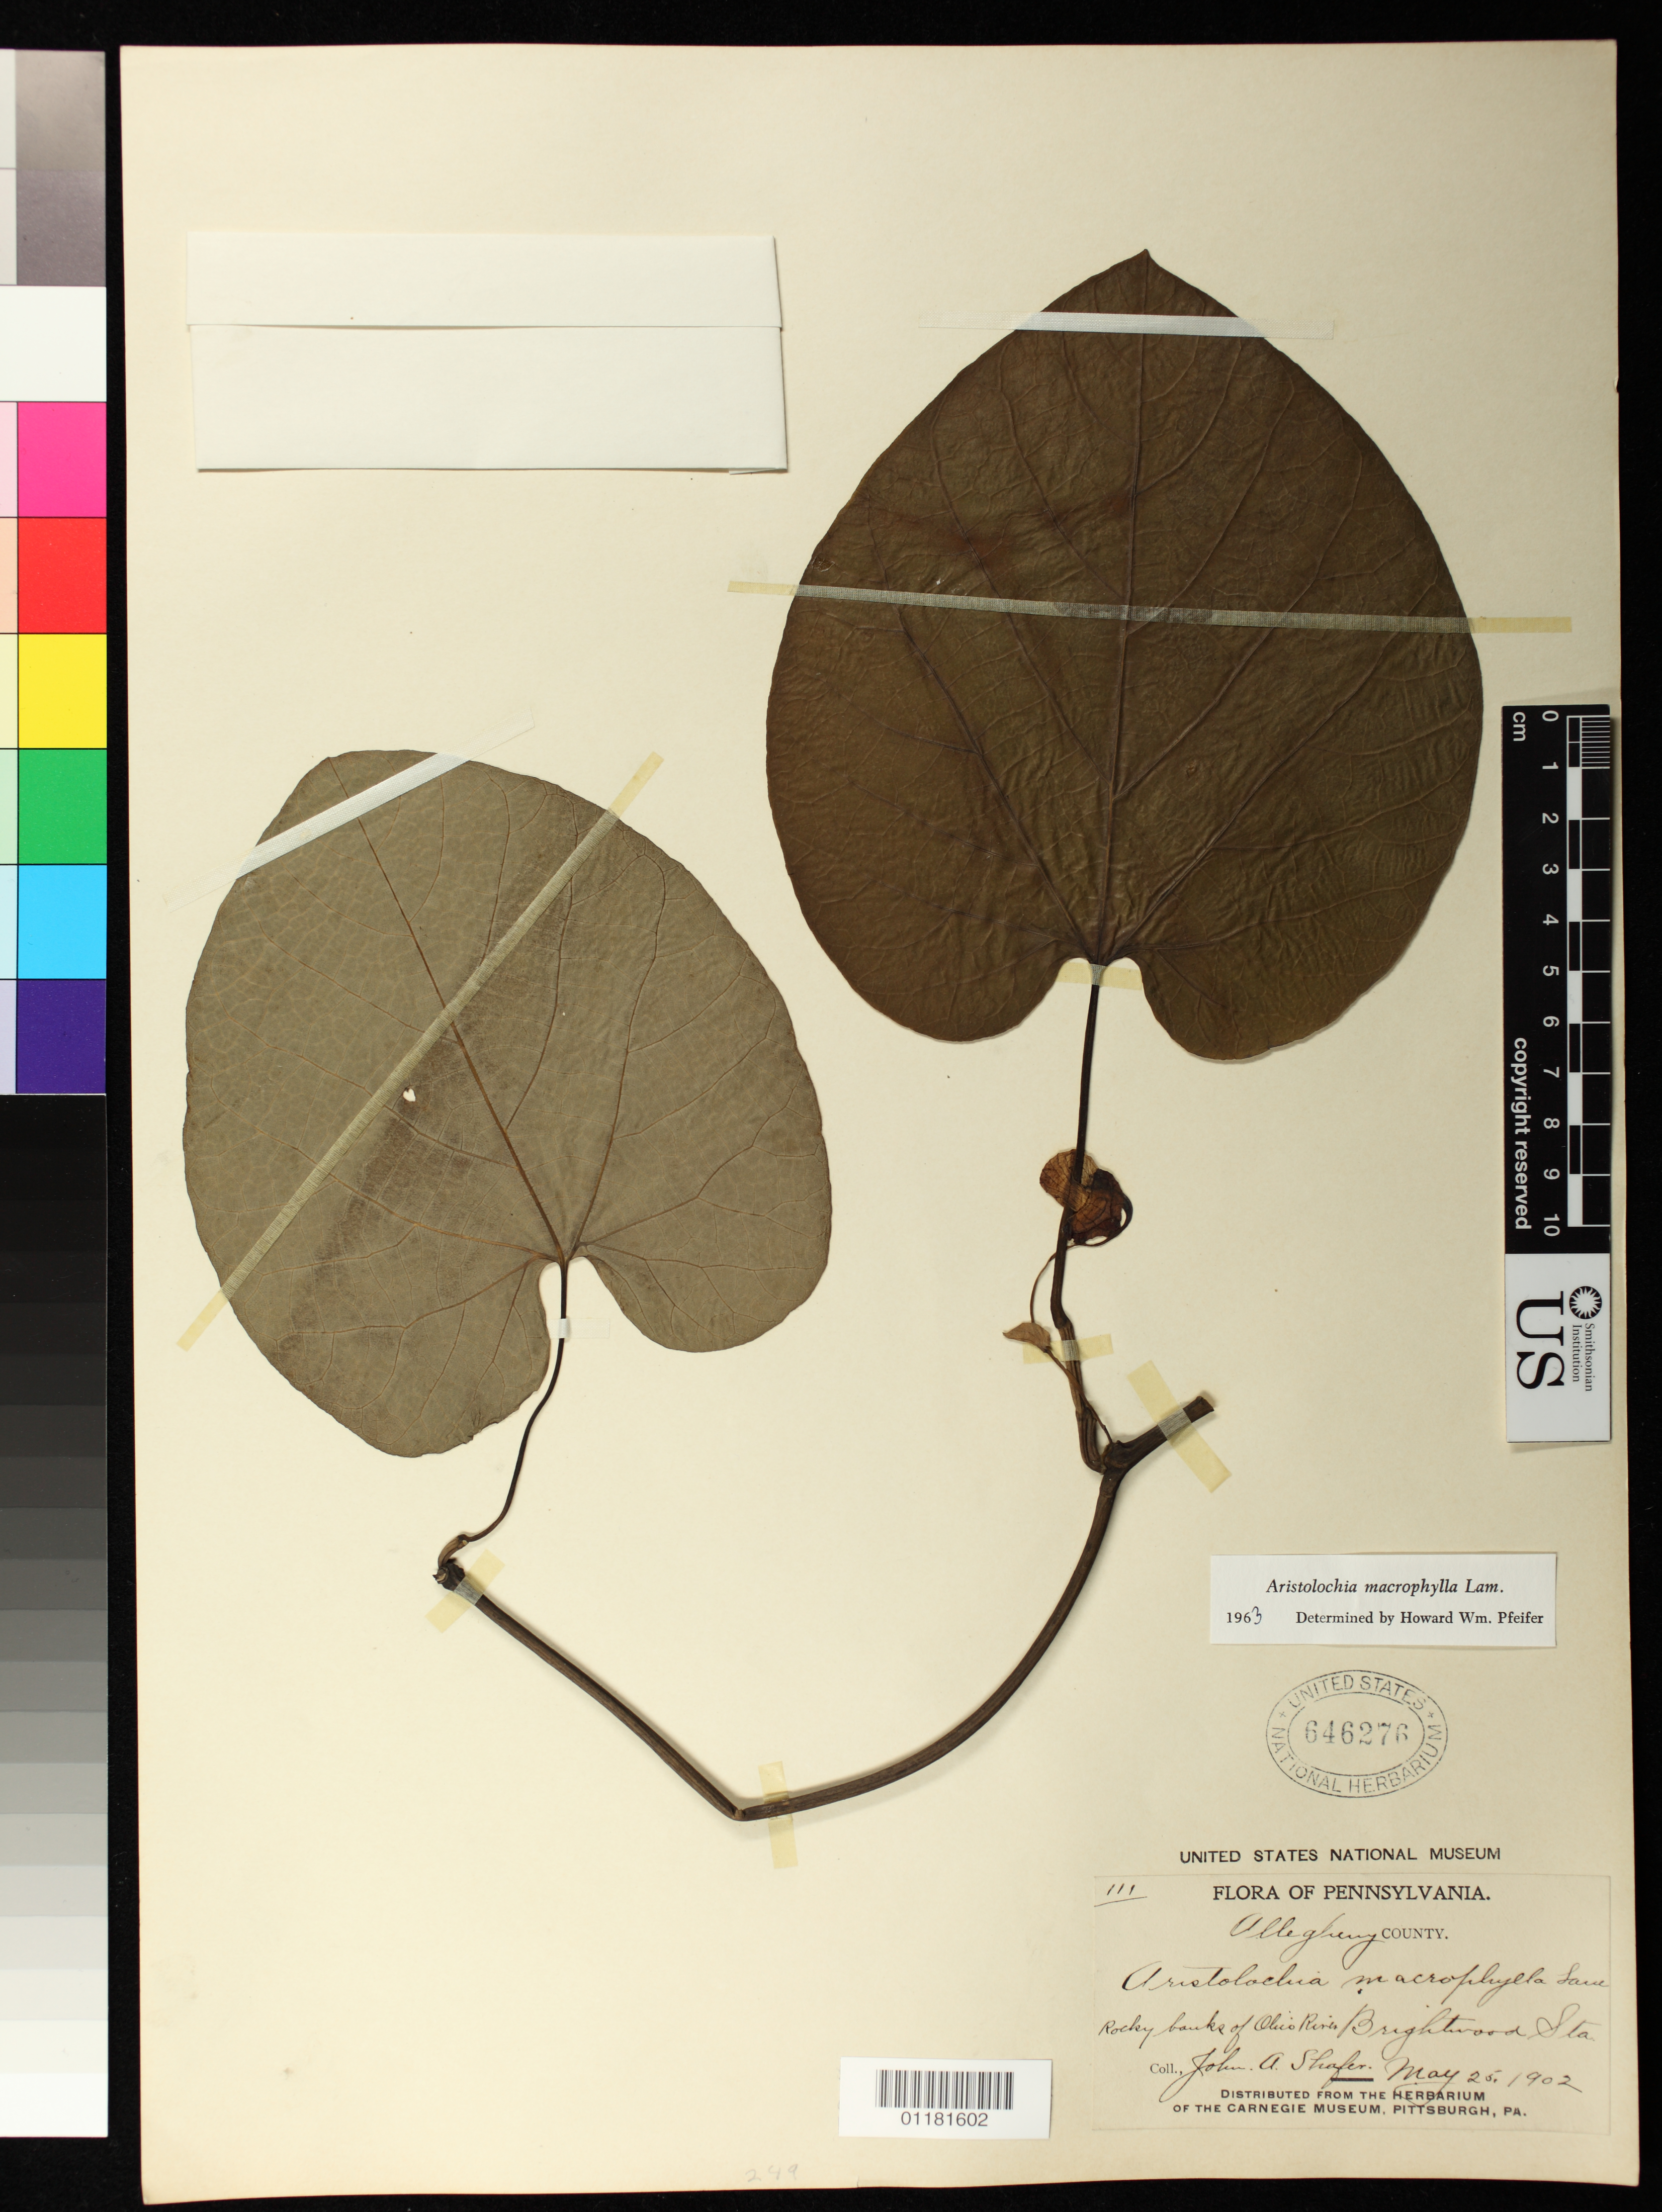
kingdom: Plantae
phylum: Tracheophyta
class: Magnoliopsida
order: Piperales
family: Aristolochiaceae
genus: Aristolochia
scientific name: Aristolochia macrophylla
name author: Lam.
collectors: J. A. Shafer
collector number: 111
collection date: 1902-05-25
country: United States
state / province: Pennsylvania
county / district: Allegheny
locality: Rocky banks of Ohio River, Brightwood Station, Allegheny County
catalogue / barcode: US 646276